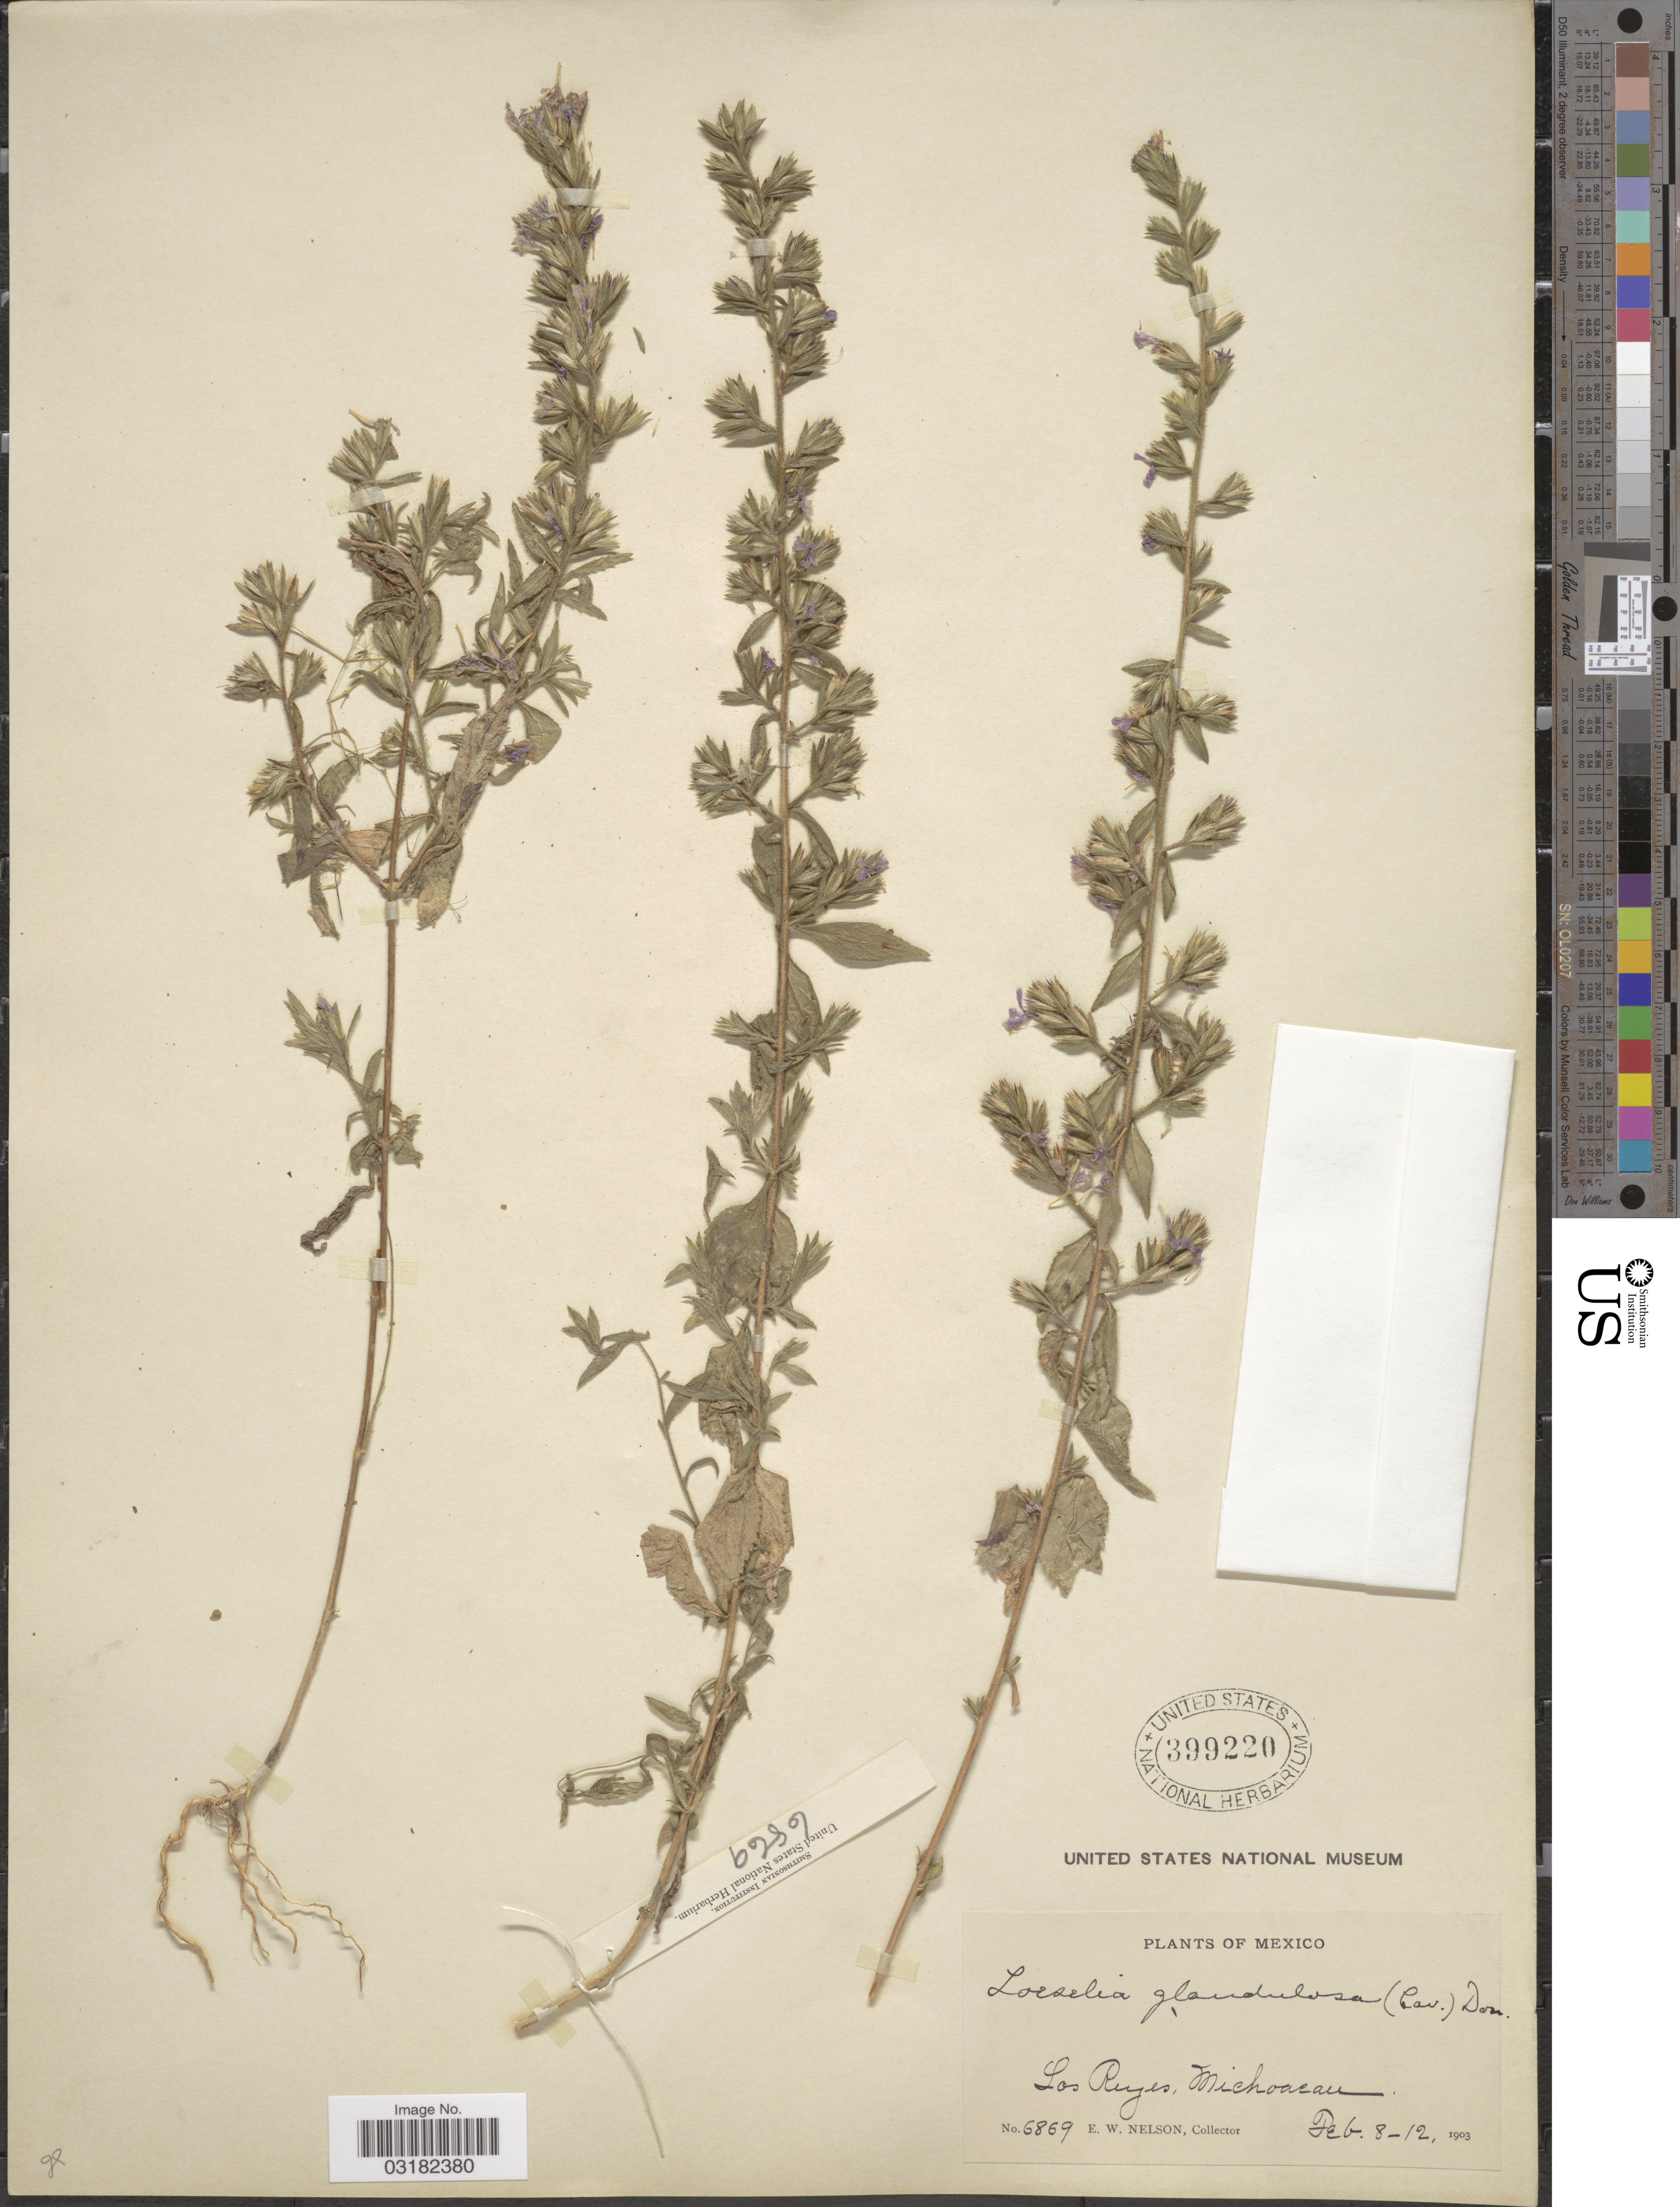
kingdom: Plantae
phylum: Tracheophyta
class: Magnoliopsida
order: Ericales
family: Polemoniaceae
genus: Loeselia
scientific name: Loeselia glandulosa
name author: (Cav.) G. Don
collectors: E. W. Nelson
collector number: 6869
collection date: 1903-02-08/1903-02-12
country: Mexico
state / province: Michoacán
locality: Los Reyes.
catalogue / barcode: US 399220